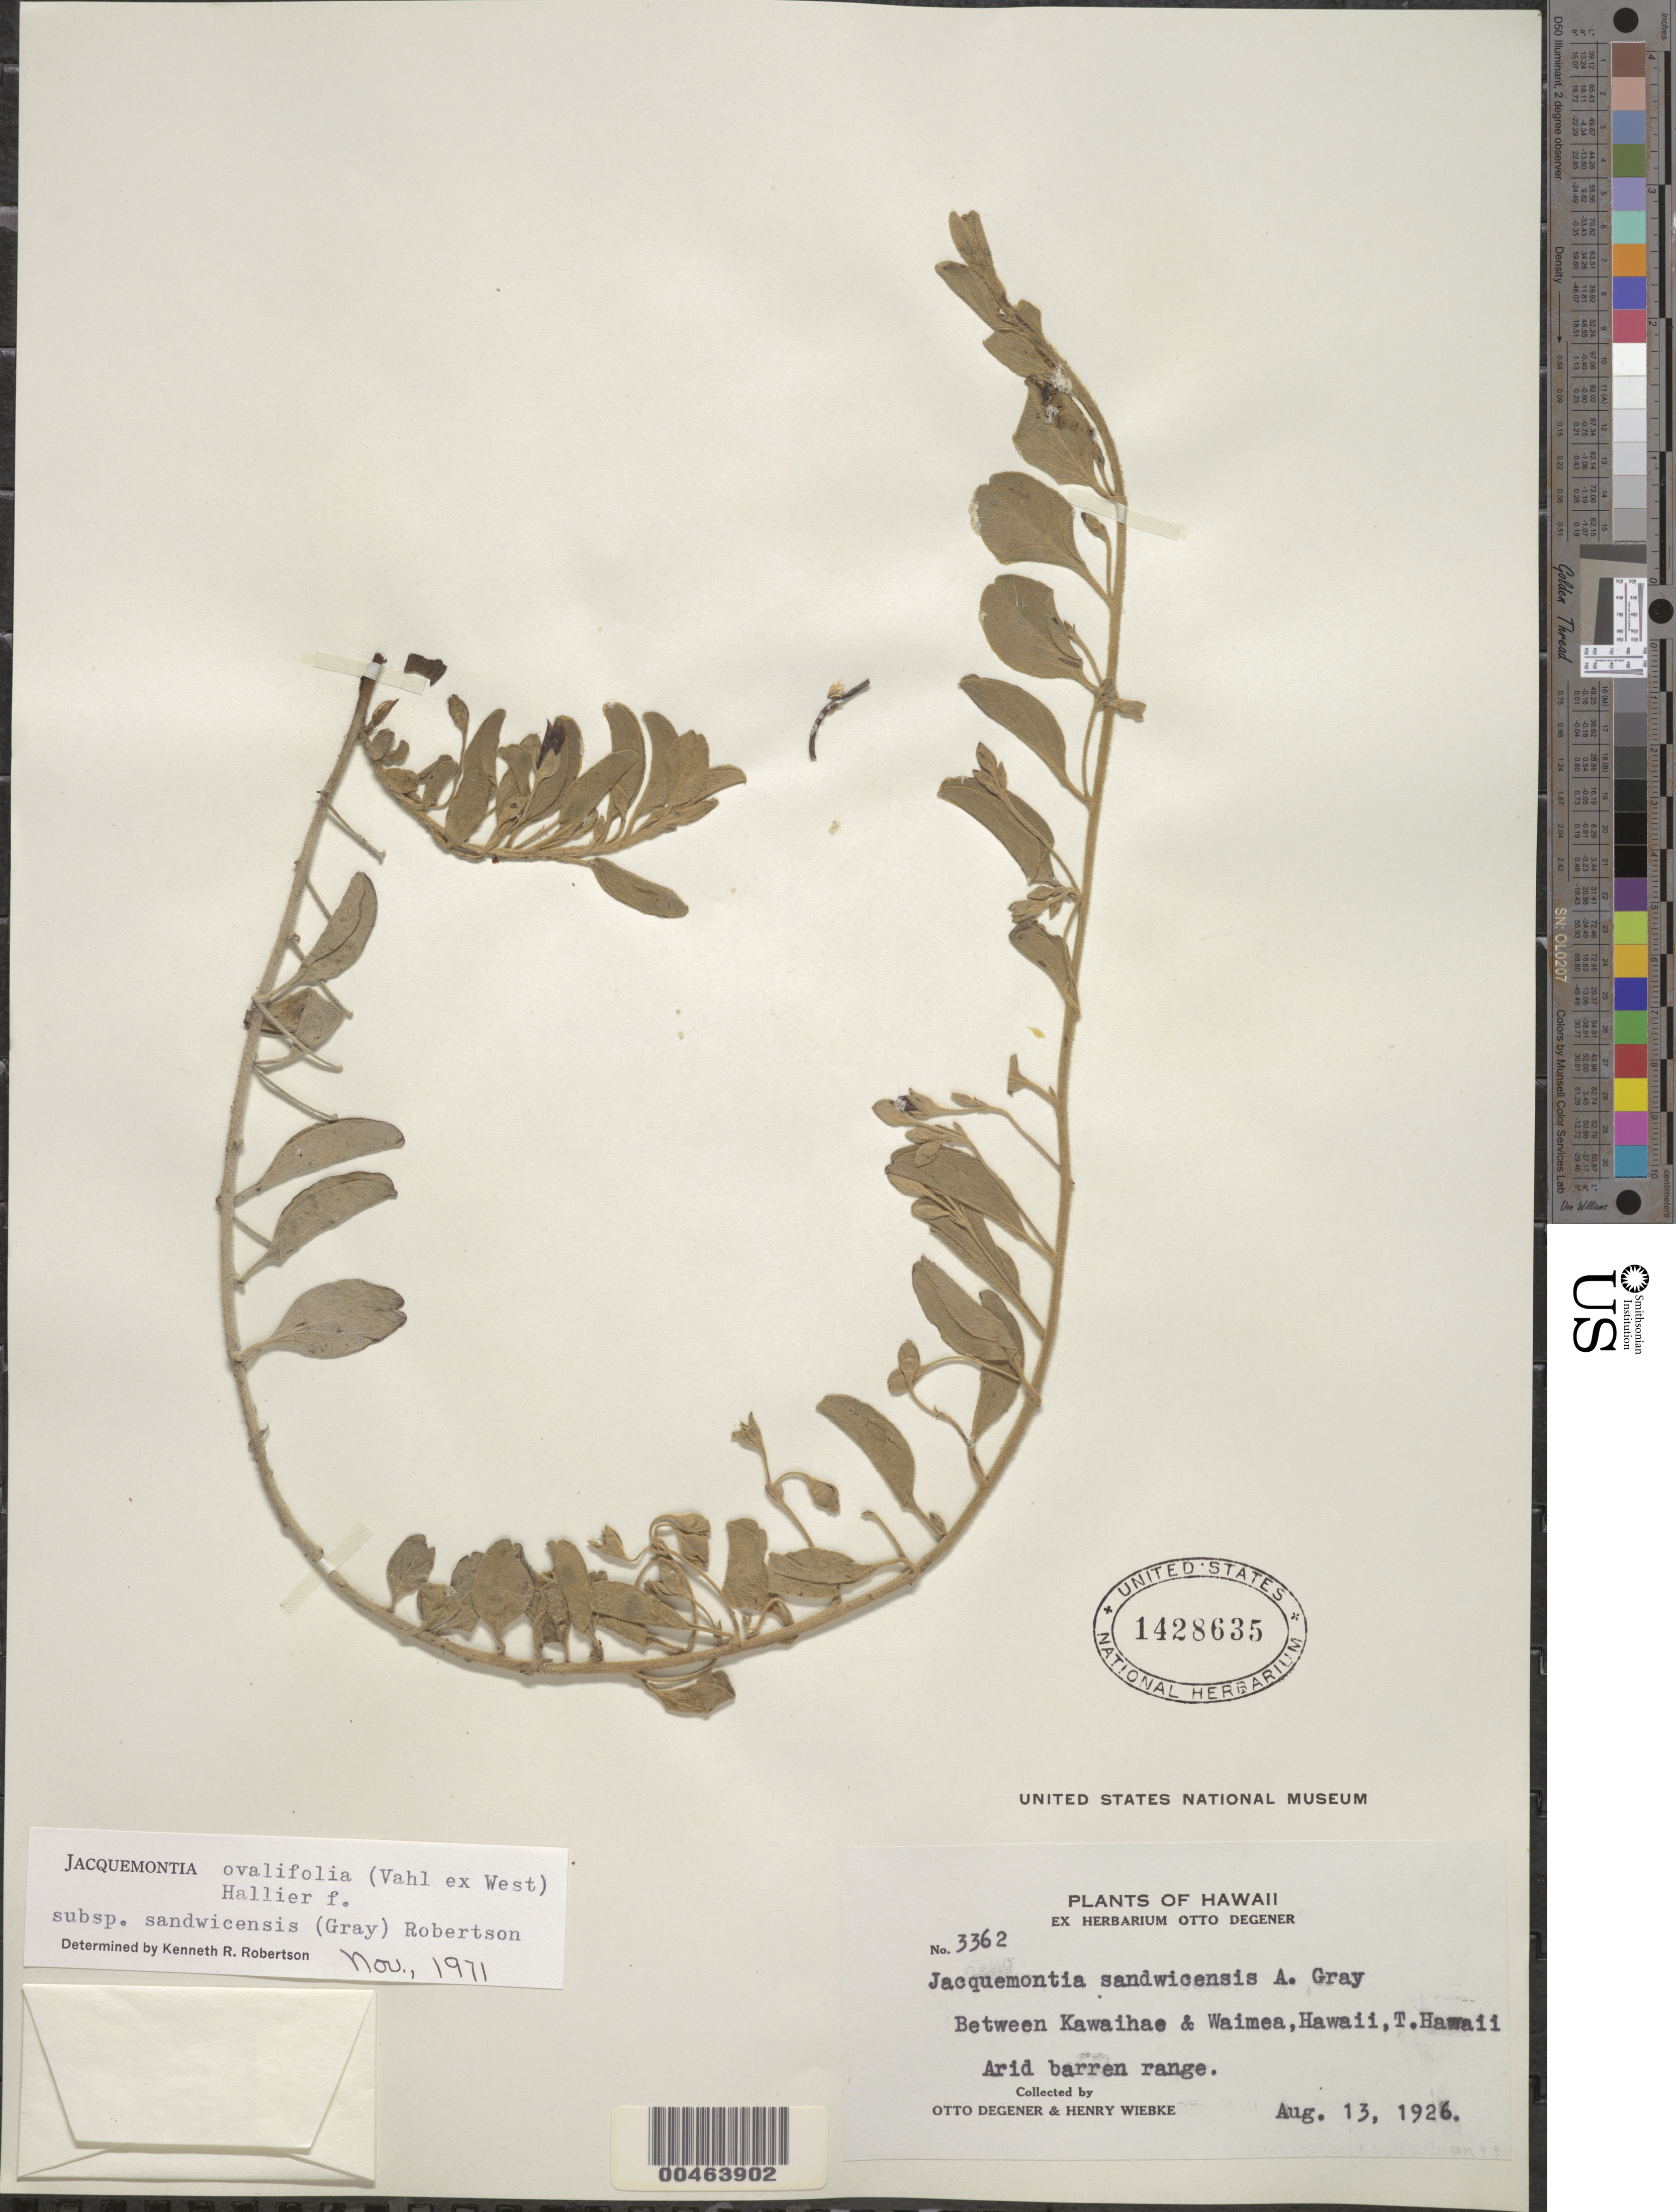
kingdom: Plantae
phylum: Tracheophyta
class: Magnoliopsida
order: Solanales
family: Convolvulaceae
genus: Jacquemontia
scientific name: Jacquemontia sandwicensis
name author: A. Gray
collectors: O. Degener & H. Wiebke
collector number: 3362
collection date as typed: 13 Aug 1926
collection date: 1926-08-13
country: United States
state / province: Hawaii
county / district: Hawaii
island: Hawaii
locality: Between Kawaihae & Waimea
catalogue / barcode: US 1428635